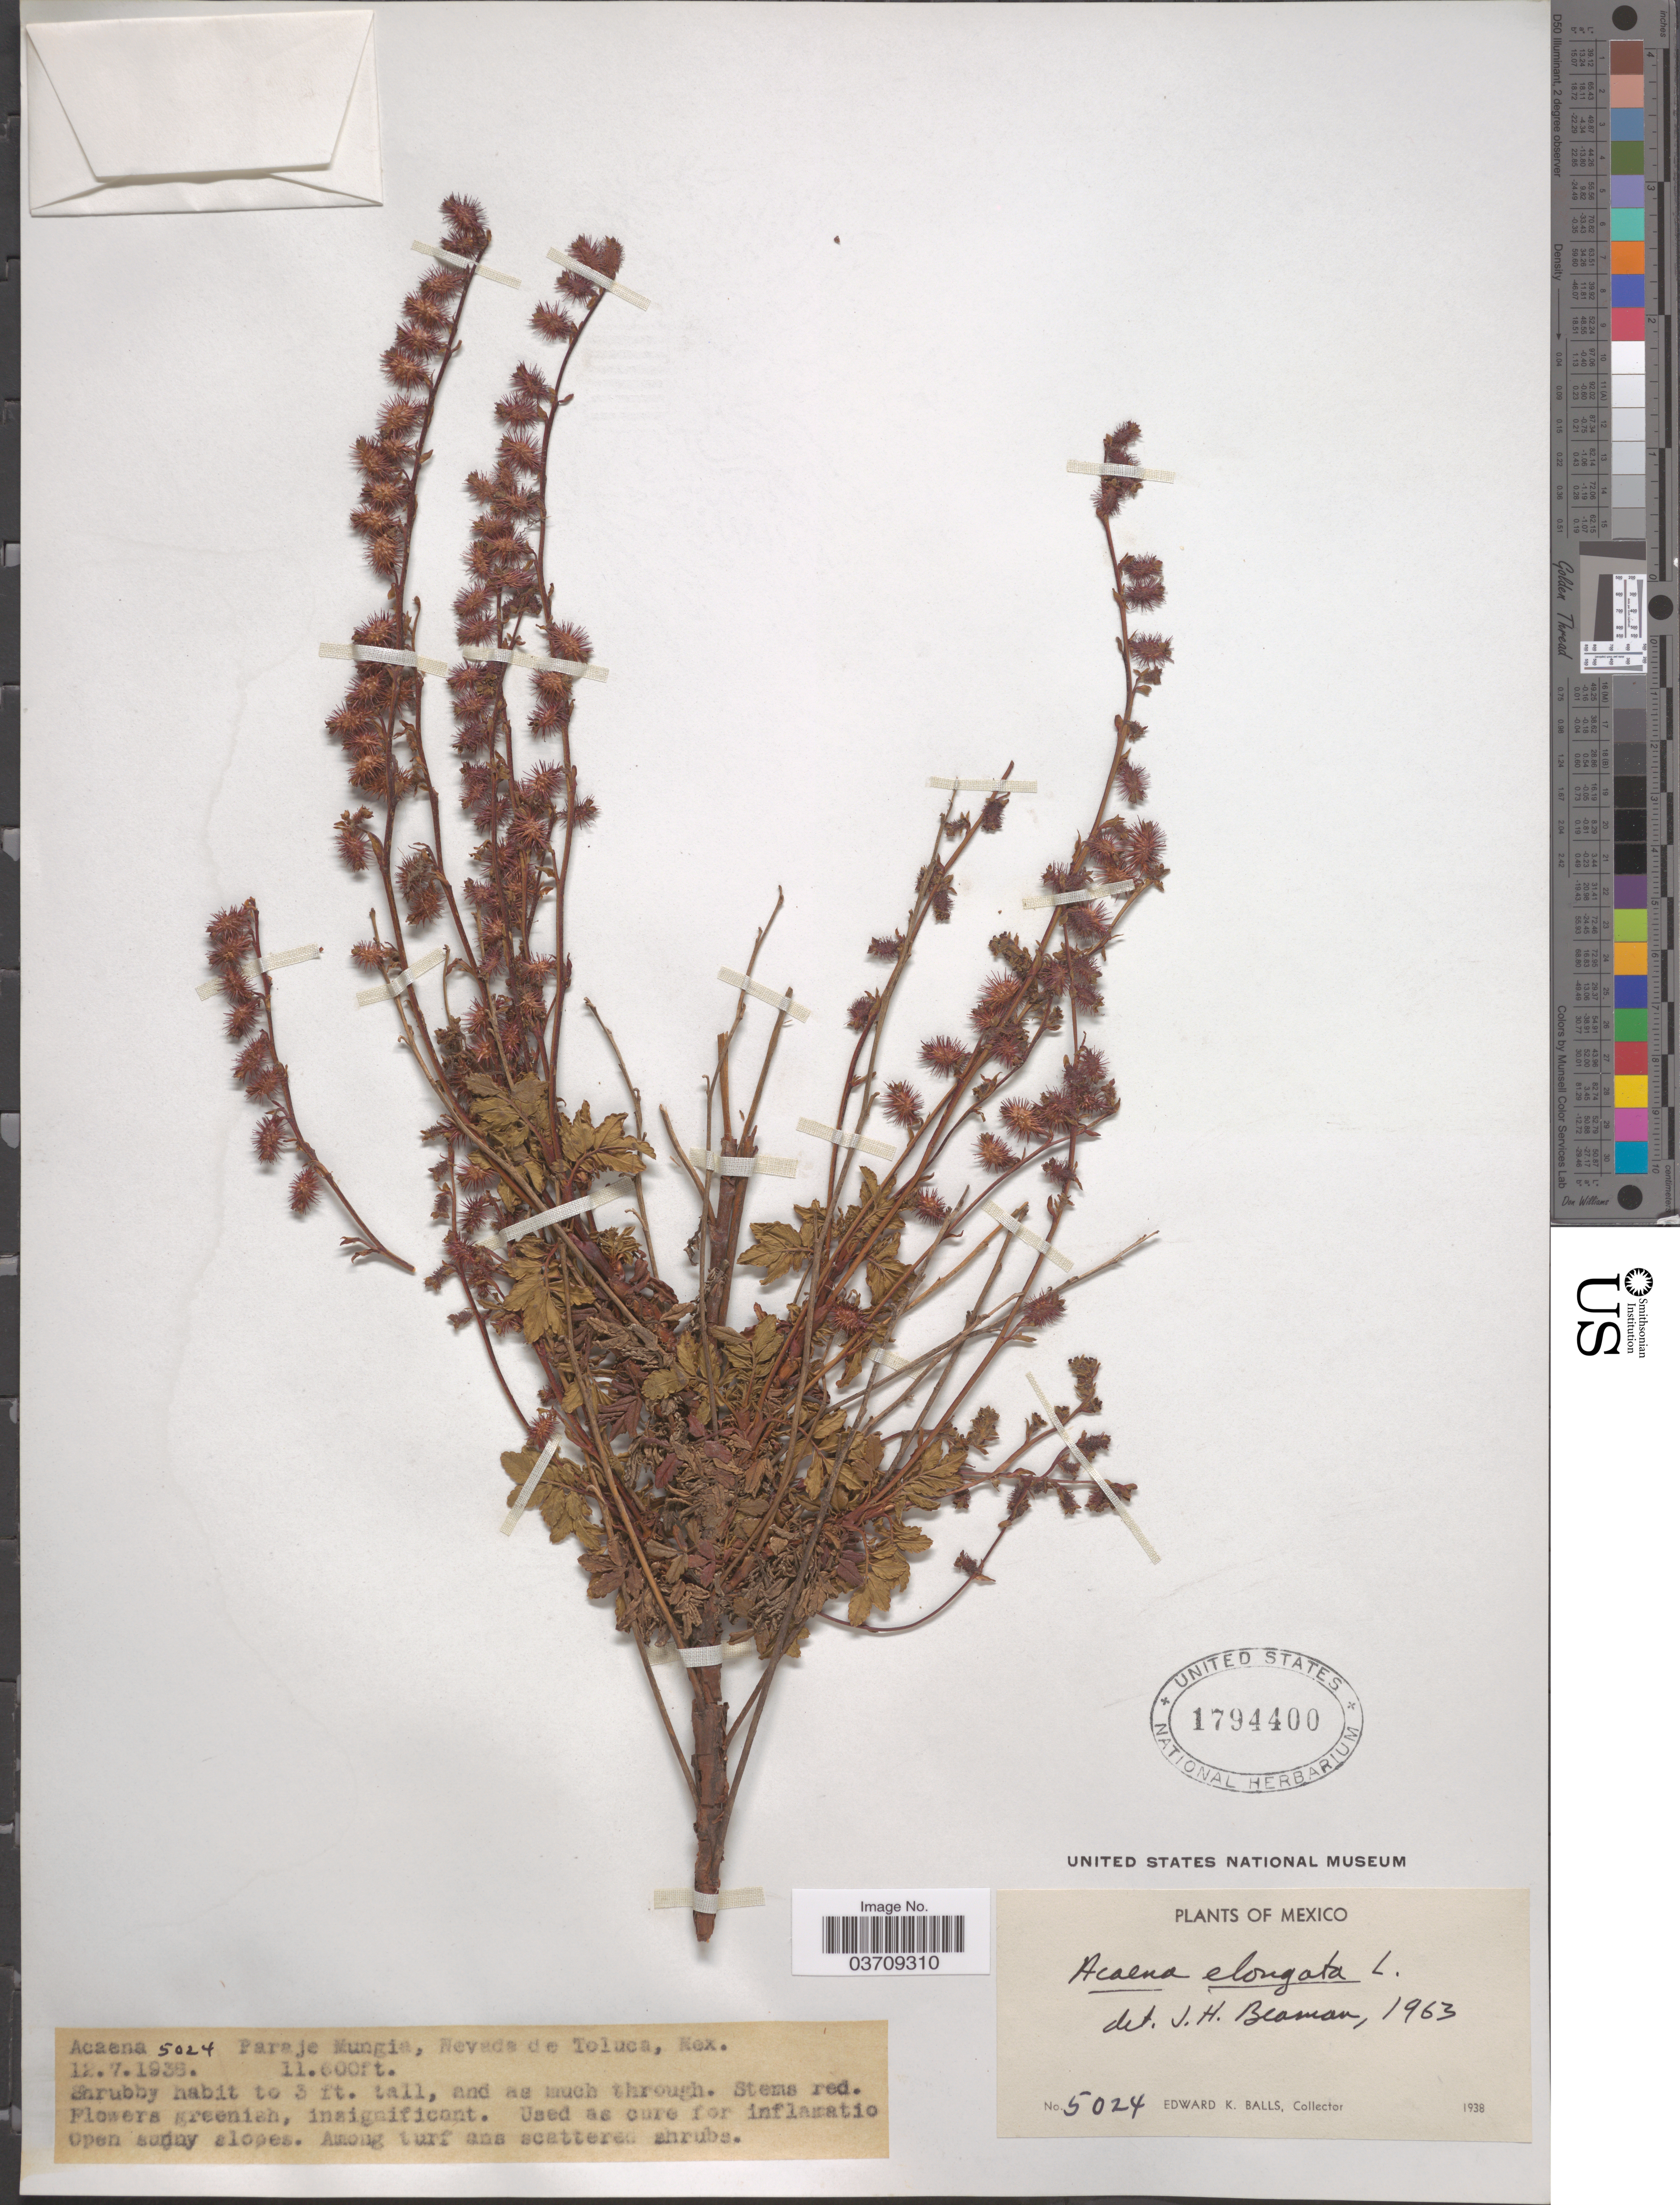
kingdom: Plantae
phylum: Tracheophyta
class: Magnoliopsida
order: Rosales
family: Rosaceae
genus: Acaena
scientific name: Acaena elongata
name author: L.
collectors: E. K. Balls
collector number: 5024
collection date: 1938-07-12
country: Mexico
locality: Paraje Mungia, Nevada de Toluca.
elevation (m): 3536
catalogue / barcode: US 1794400